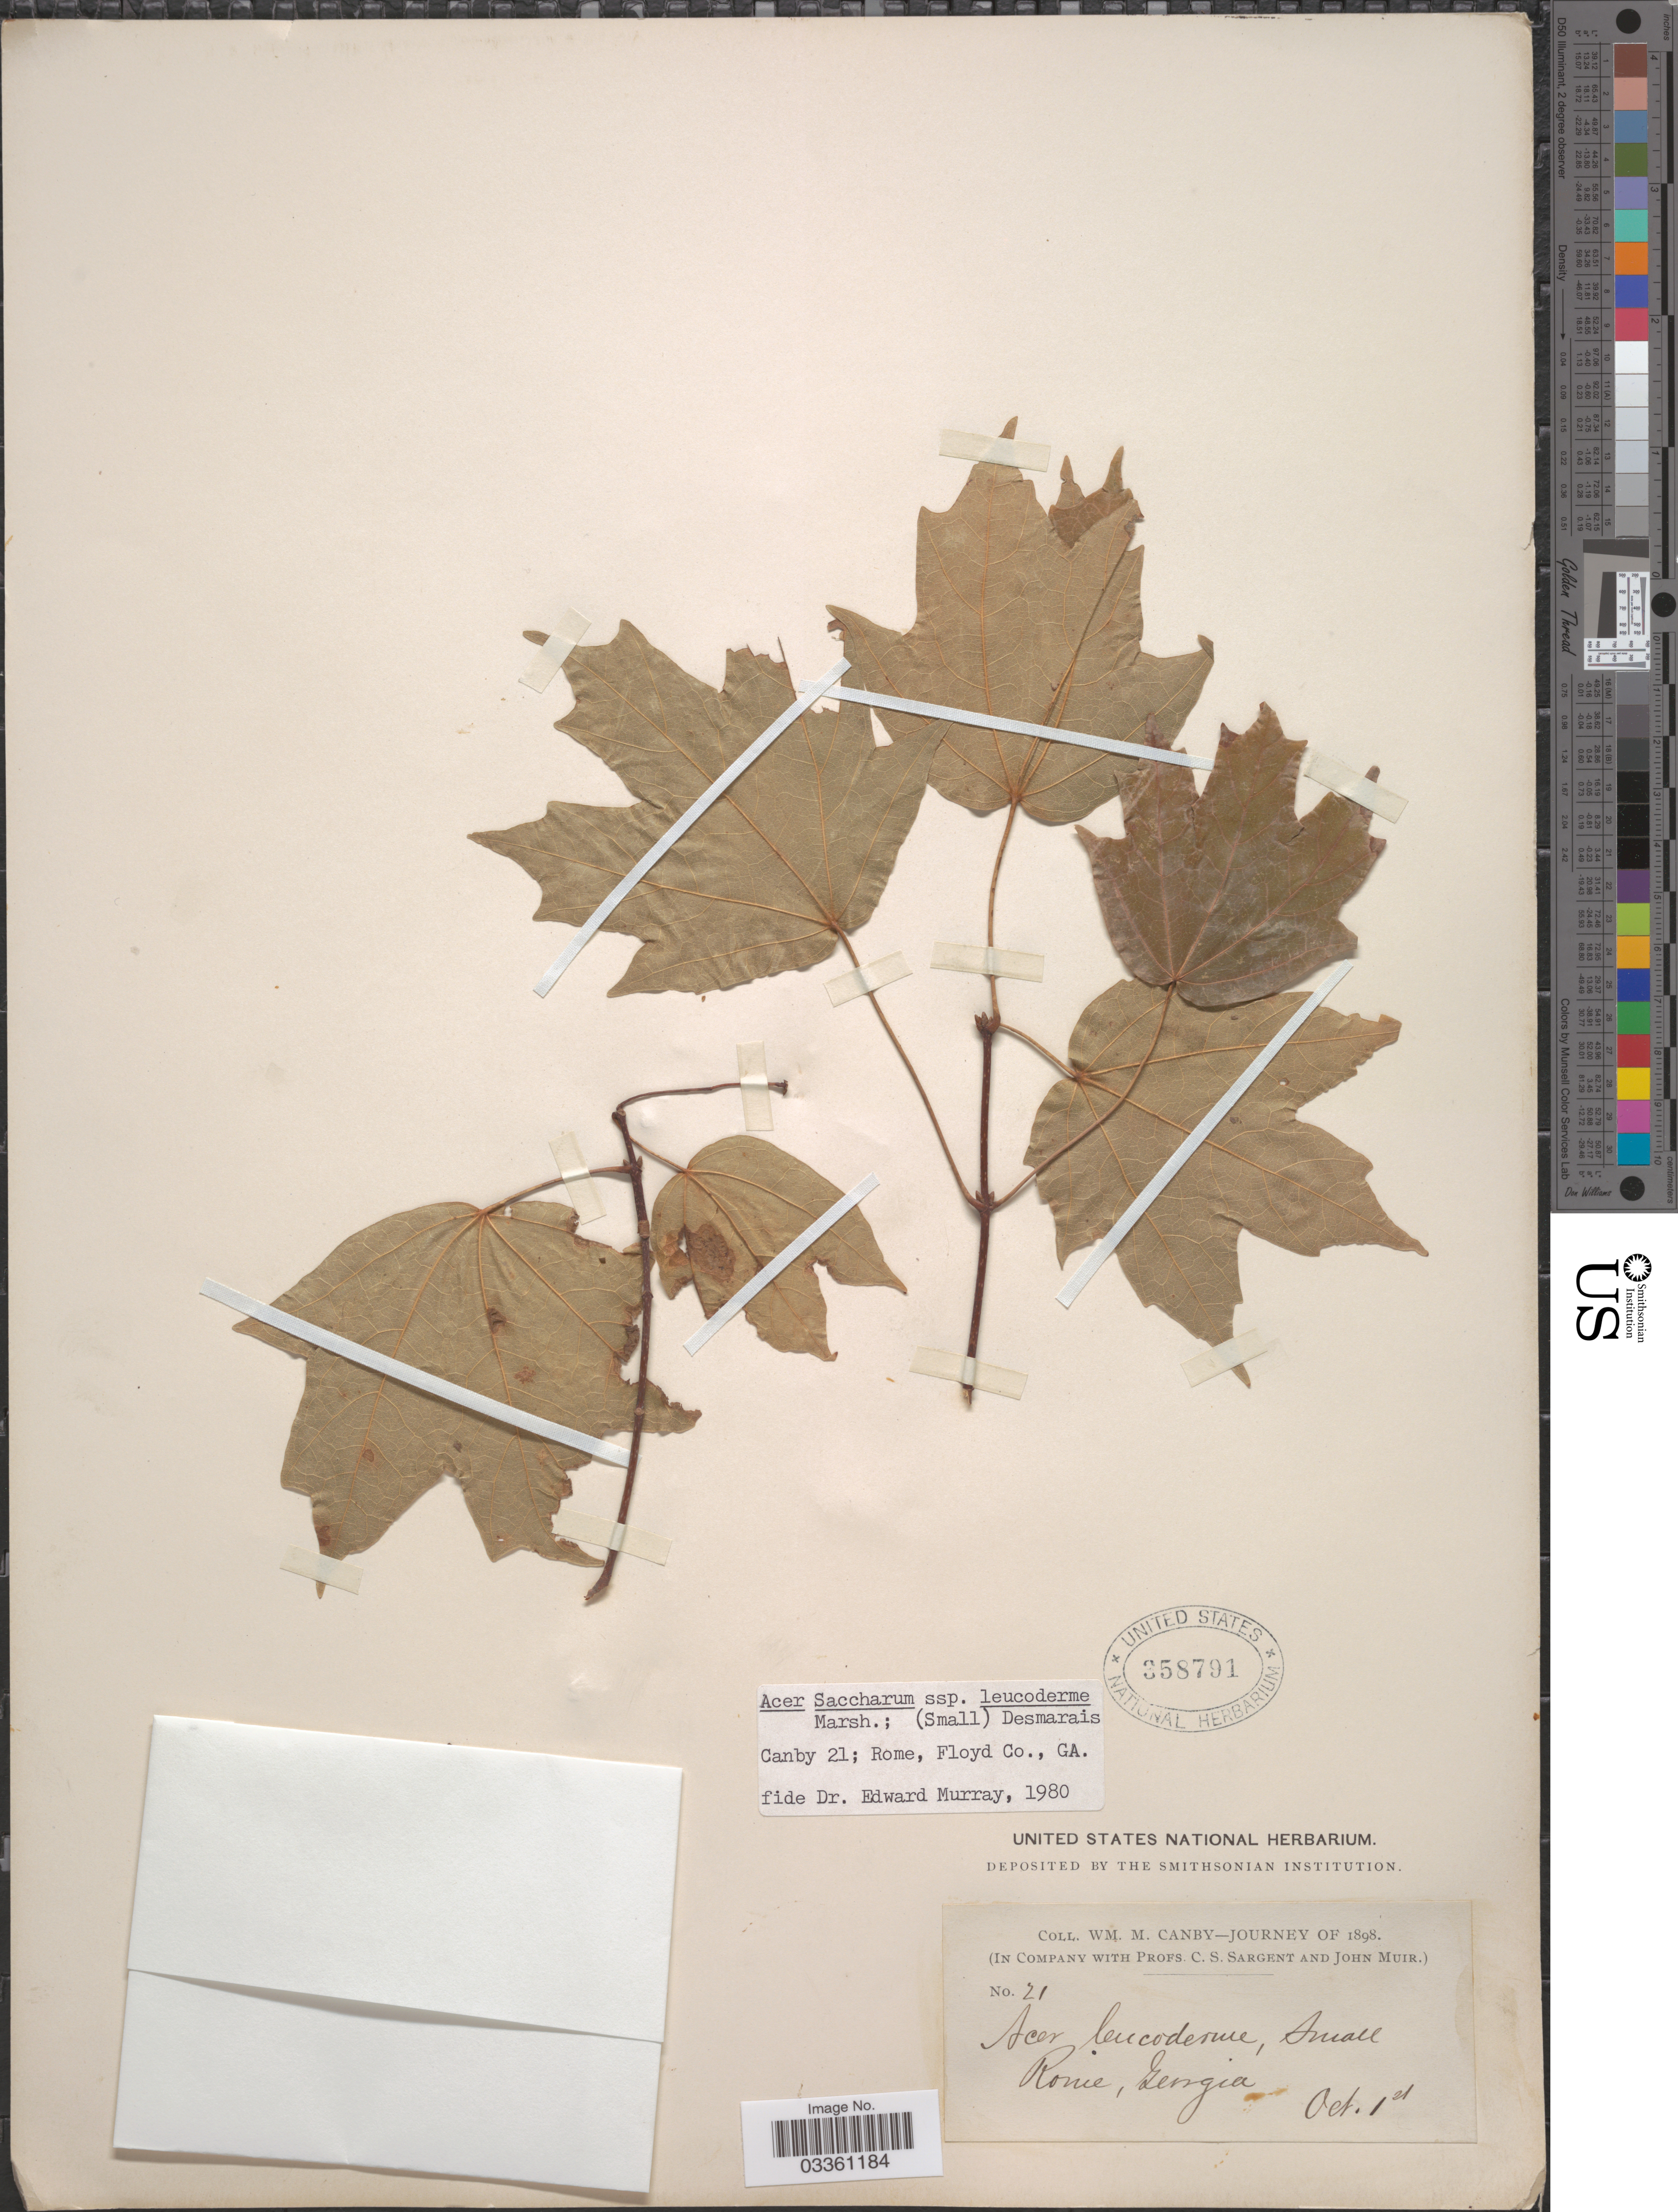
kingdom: Plantae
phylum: Tracheophyta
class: Magnoliopsida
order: Sapindales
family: Sapindaceae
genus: Acer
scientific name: Acer saccharum subsp. leucoderme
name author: (Small) Desmarais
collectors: W. M. Canby, C. S. Sargent & J. Muir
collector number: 21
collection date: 1898-10-01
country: United States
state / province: Georgia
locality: Ronie.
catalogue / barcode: US 358791